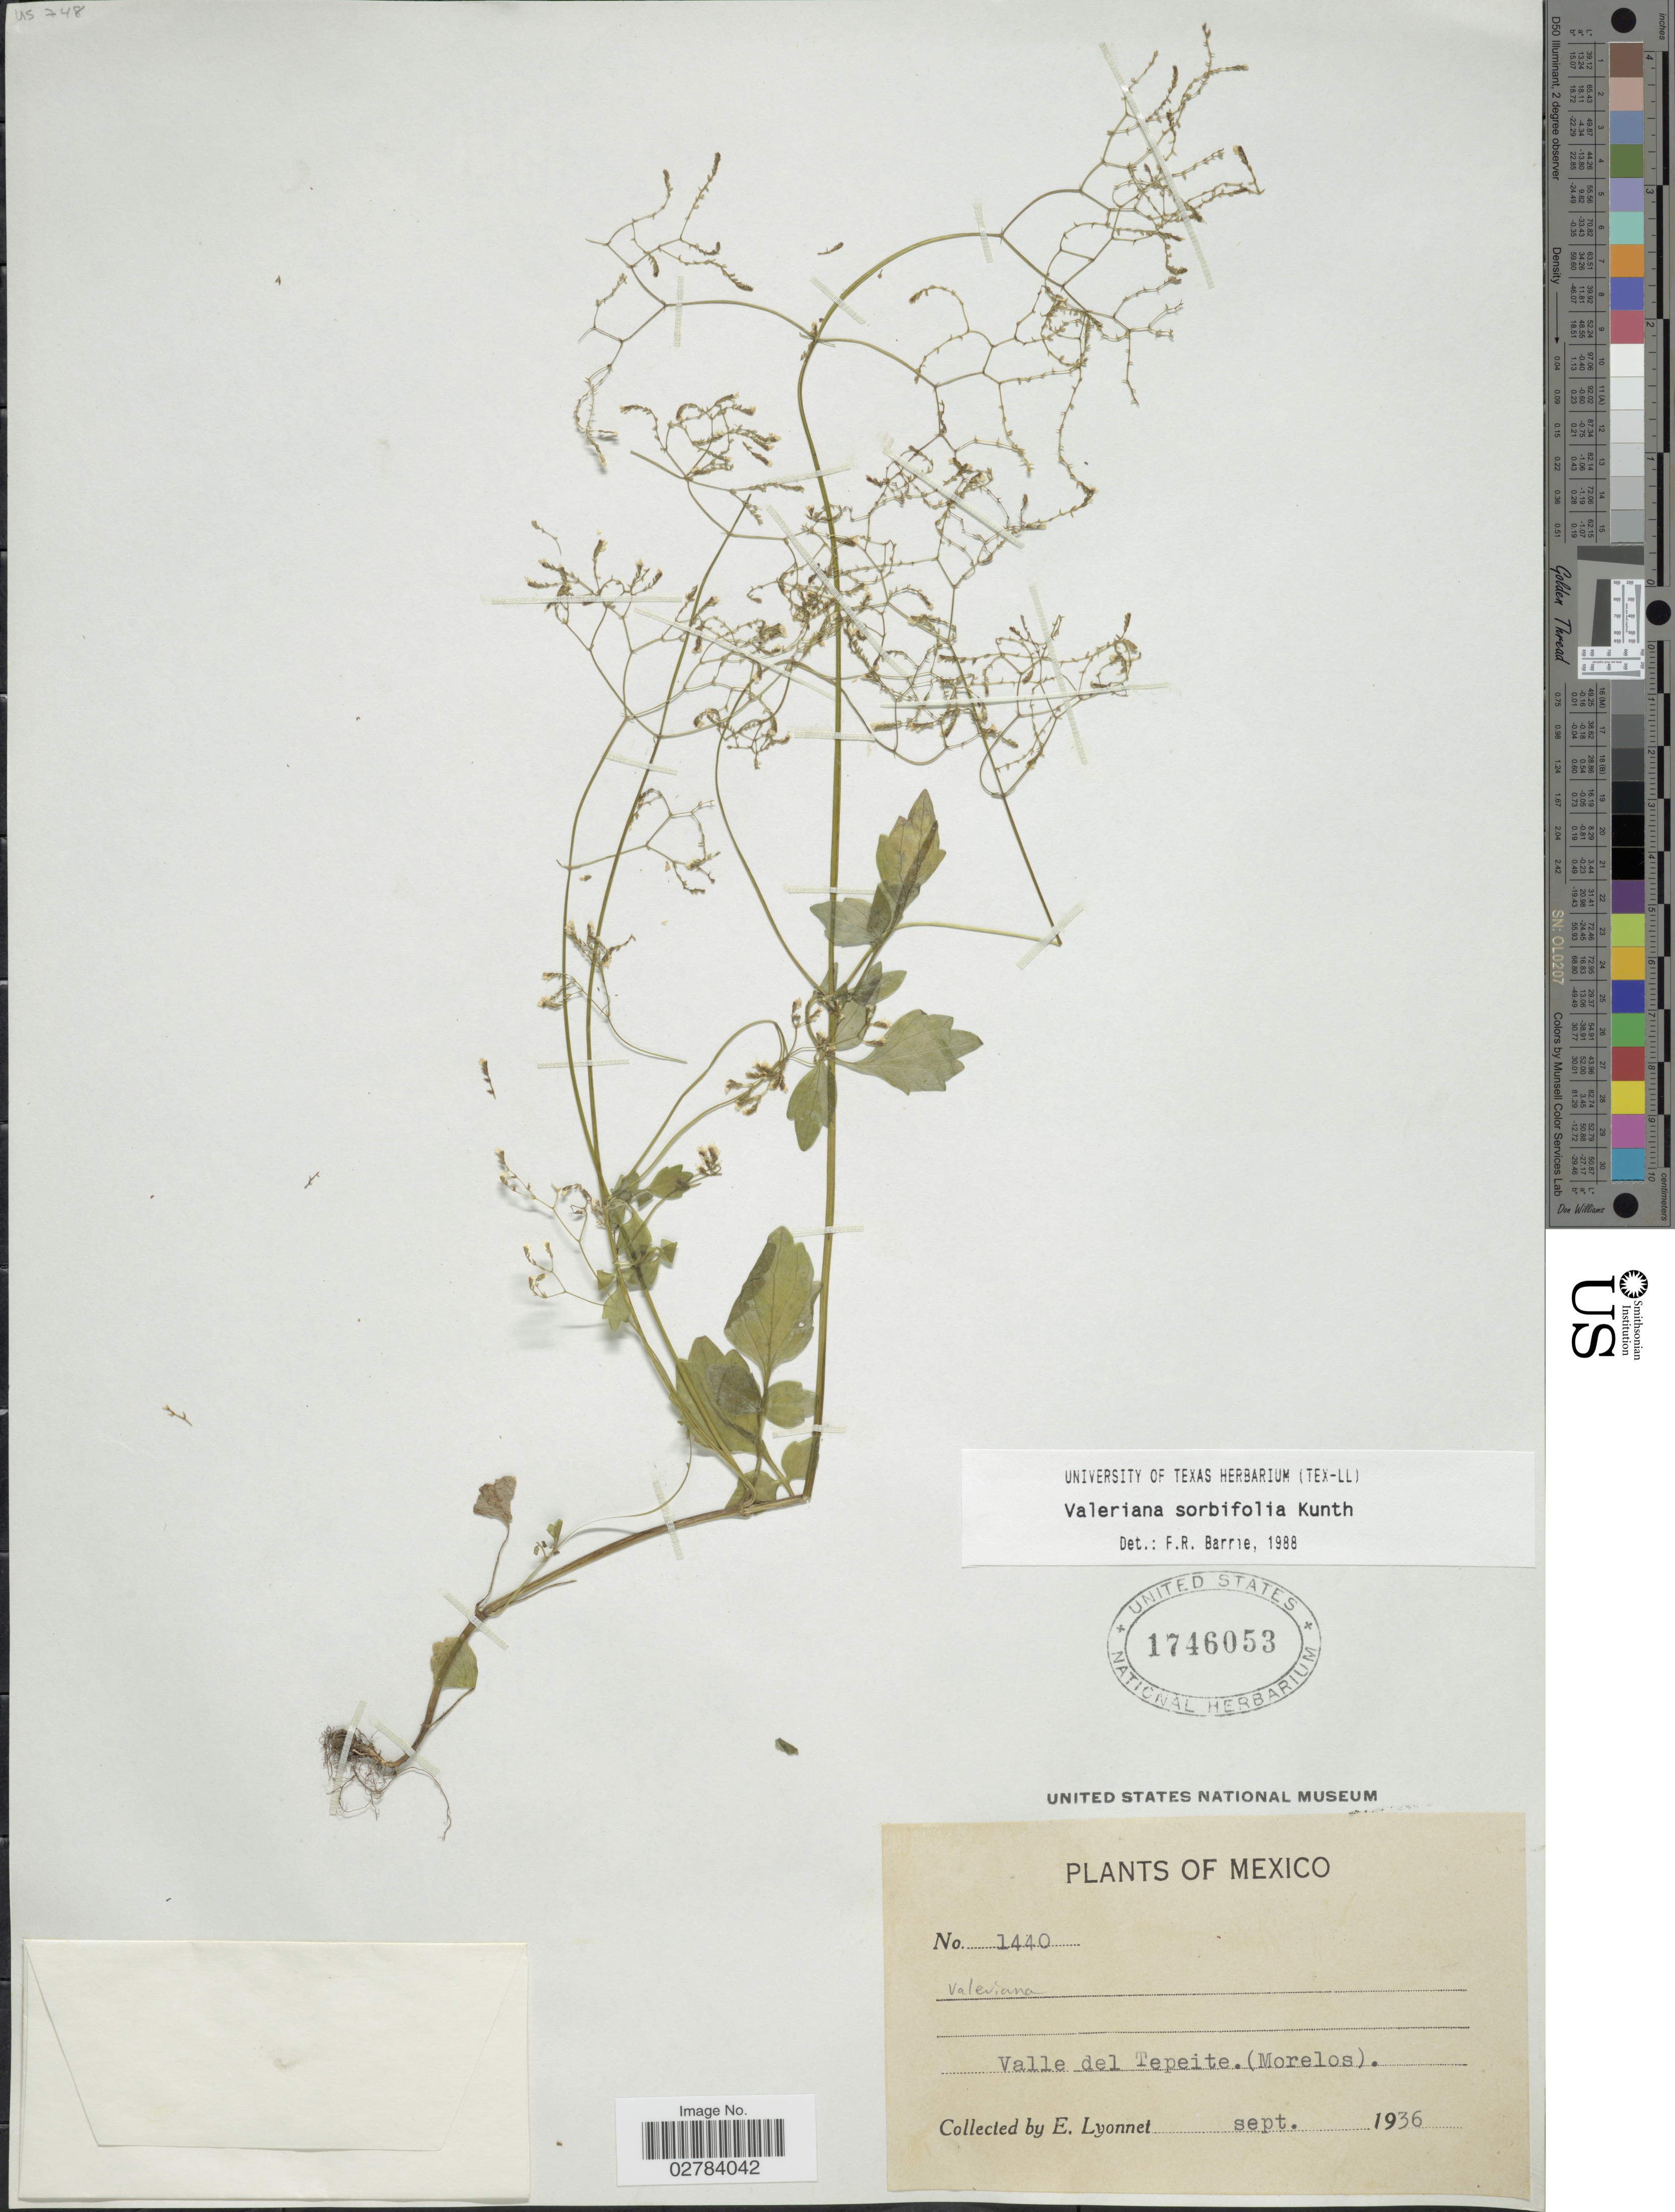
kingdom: Plantae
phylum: Tracheophyta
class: Magnoliopsida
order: Dipsacales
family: Caprifoliaceae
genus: Valeriana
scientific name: Valeriana sorbifolia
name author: Kunth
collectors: E. Lyonnet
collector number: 1440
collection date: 1936-09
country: Mexico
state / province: Morelos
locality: Valle del Tepeite.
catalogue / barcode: US 1746053